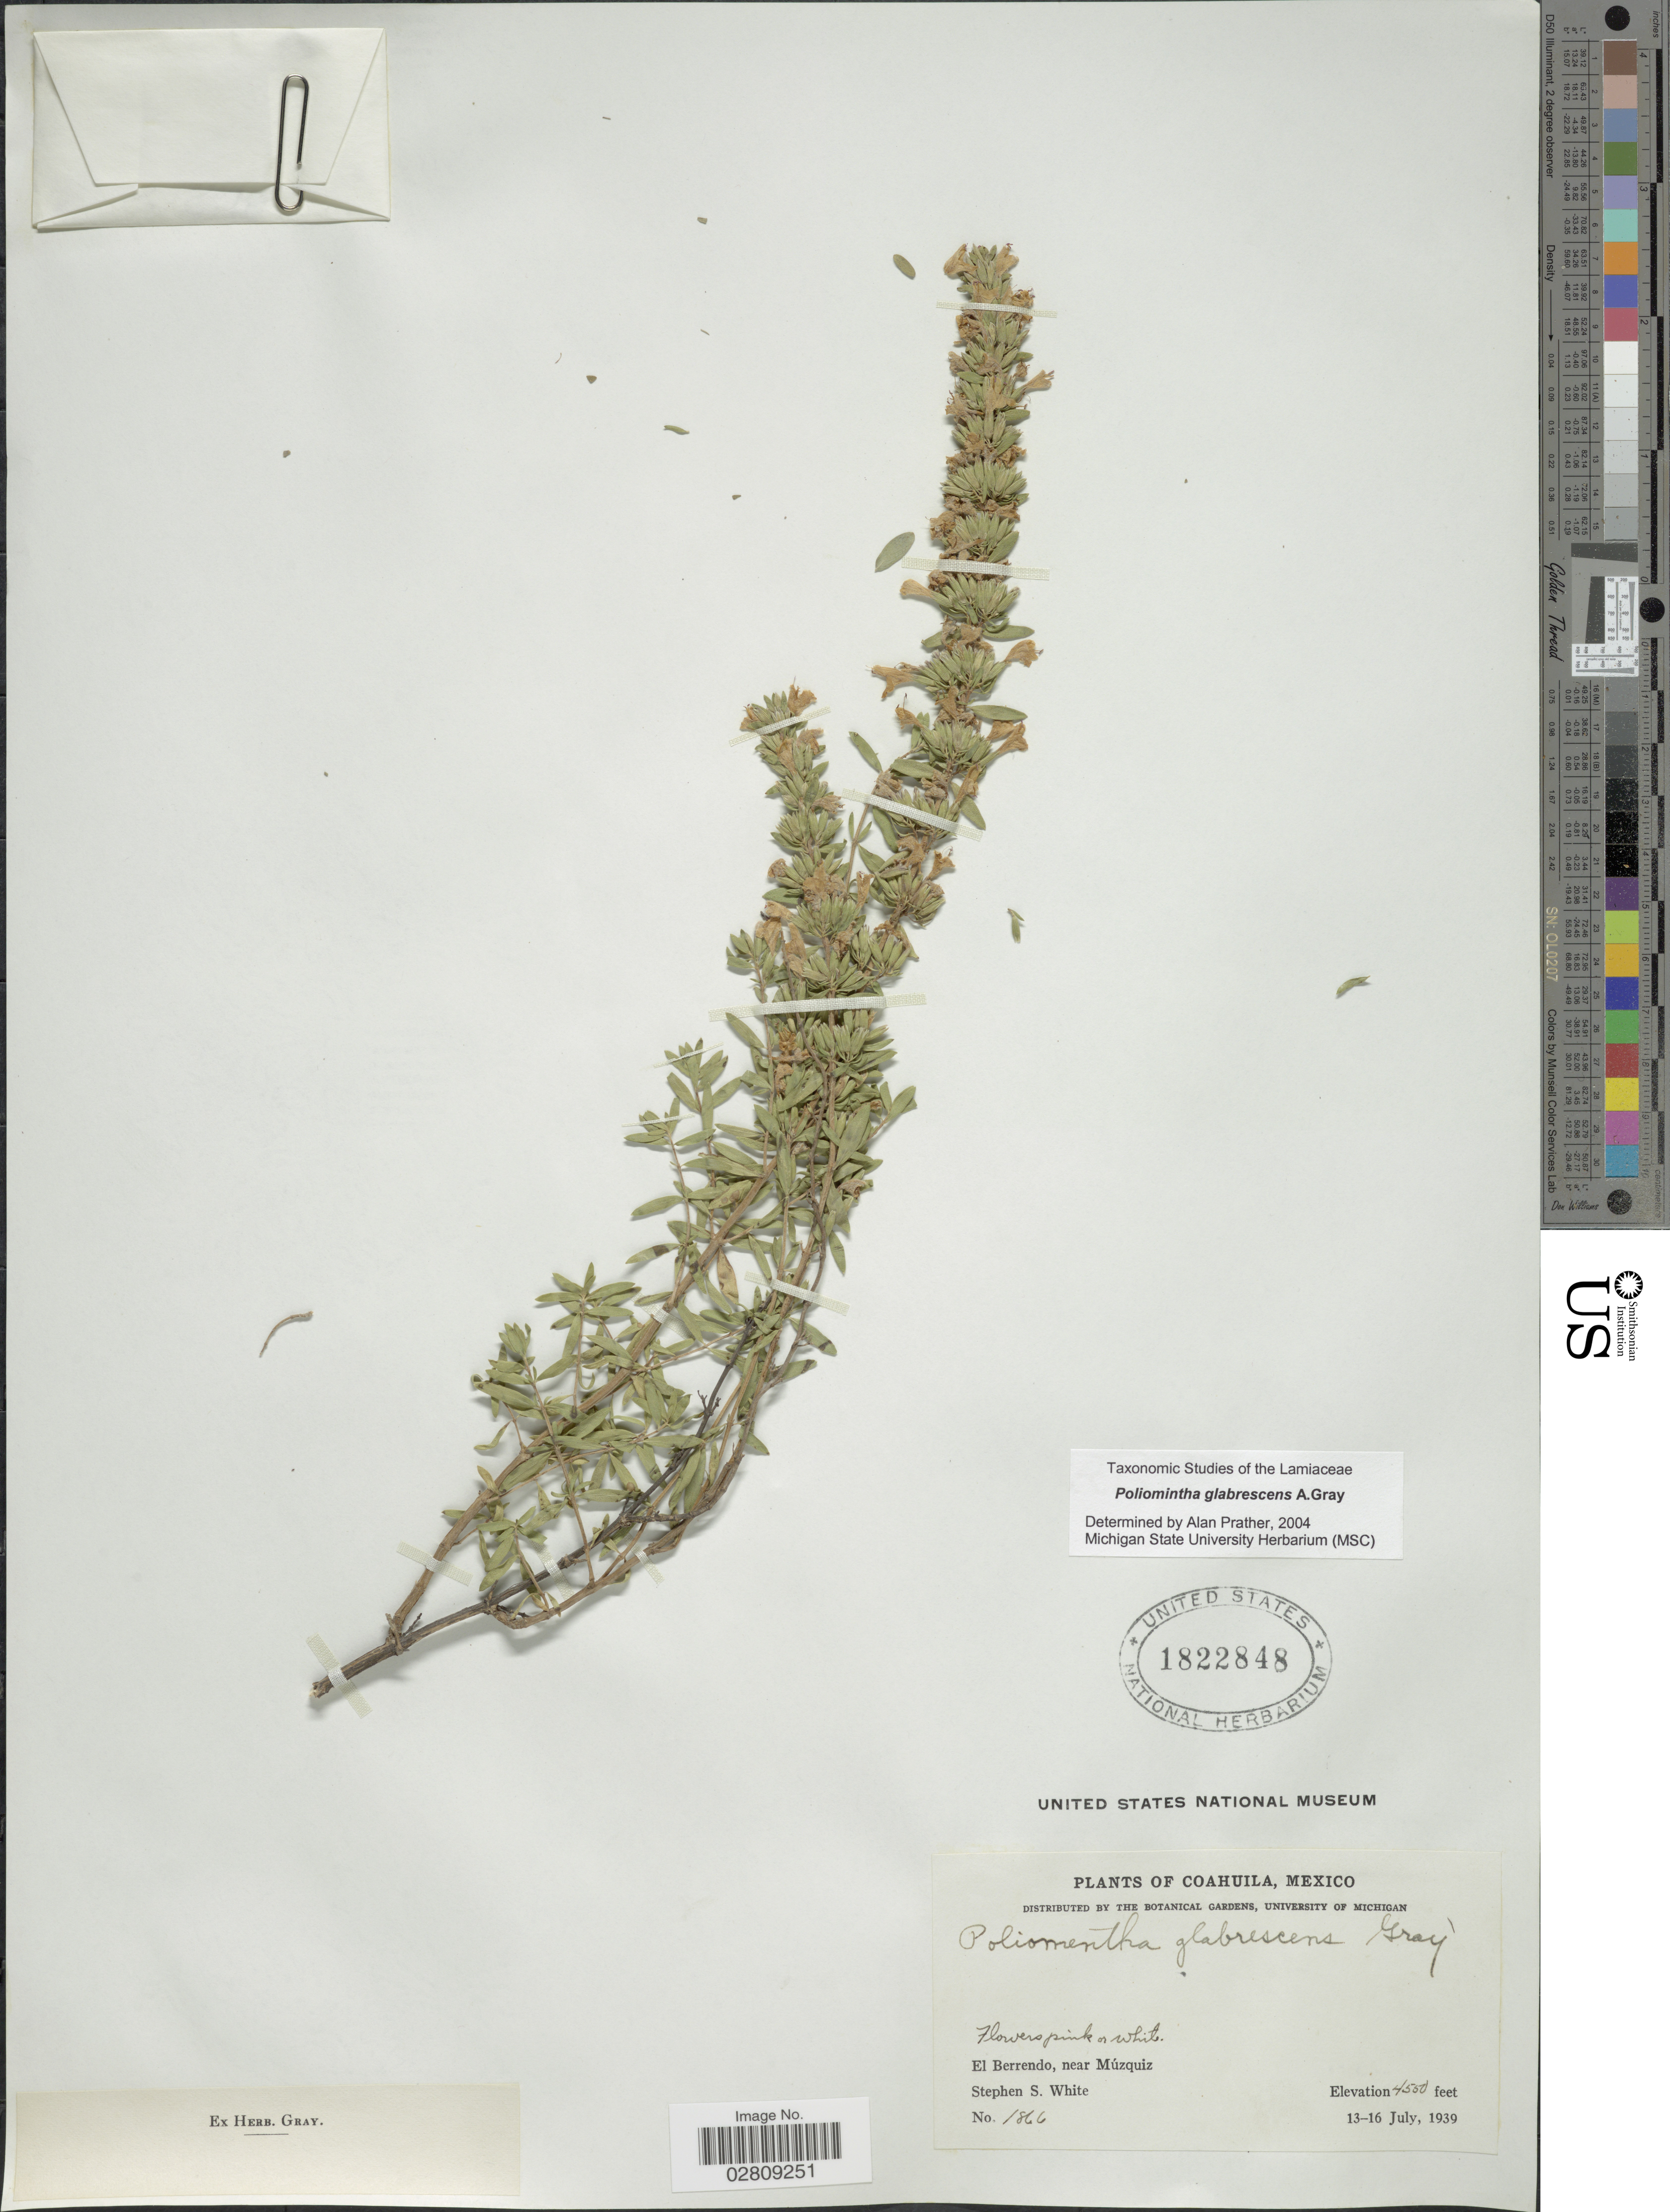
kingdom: Plantae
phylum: Tracheophyta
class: Magnoliopsida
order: Lamiales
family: Lamiaceae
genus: Poliomintha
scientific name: Poliomintha glabrescens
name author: A. Gray in Hemsl.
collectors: S. S. White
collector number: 1866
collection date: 1939-07-13/1939-07-16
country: Mexico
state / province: Coahuila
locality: El Berrendo, near Múzquiz.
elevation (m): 1387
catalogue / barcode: US 1822848